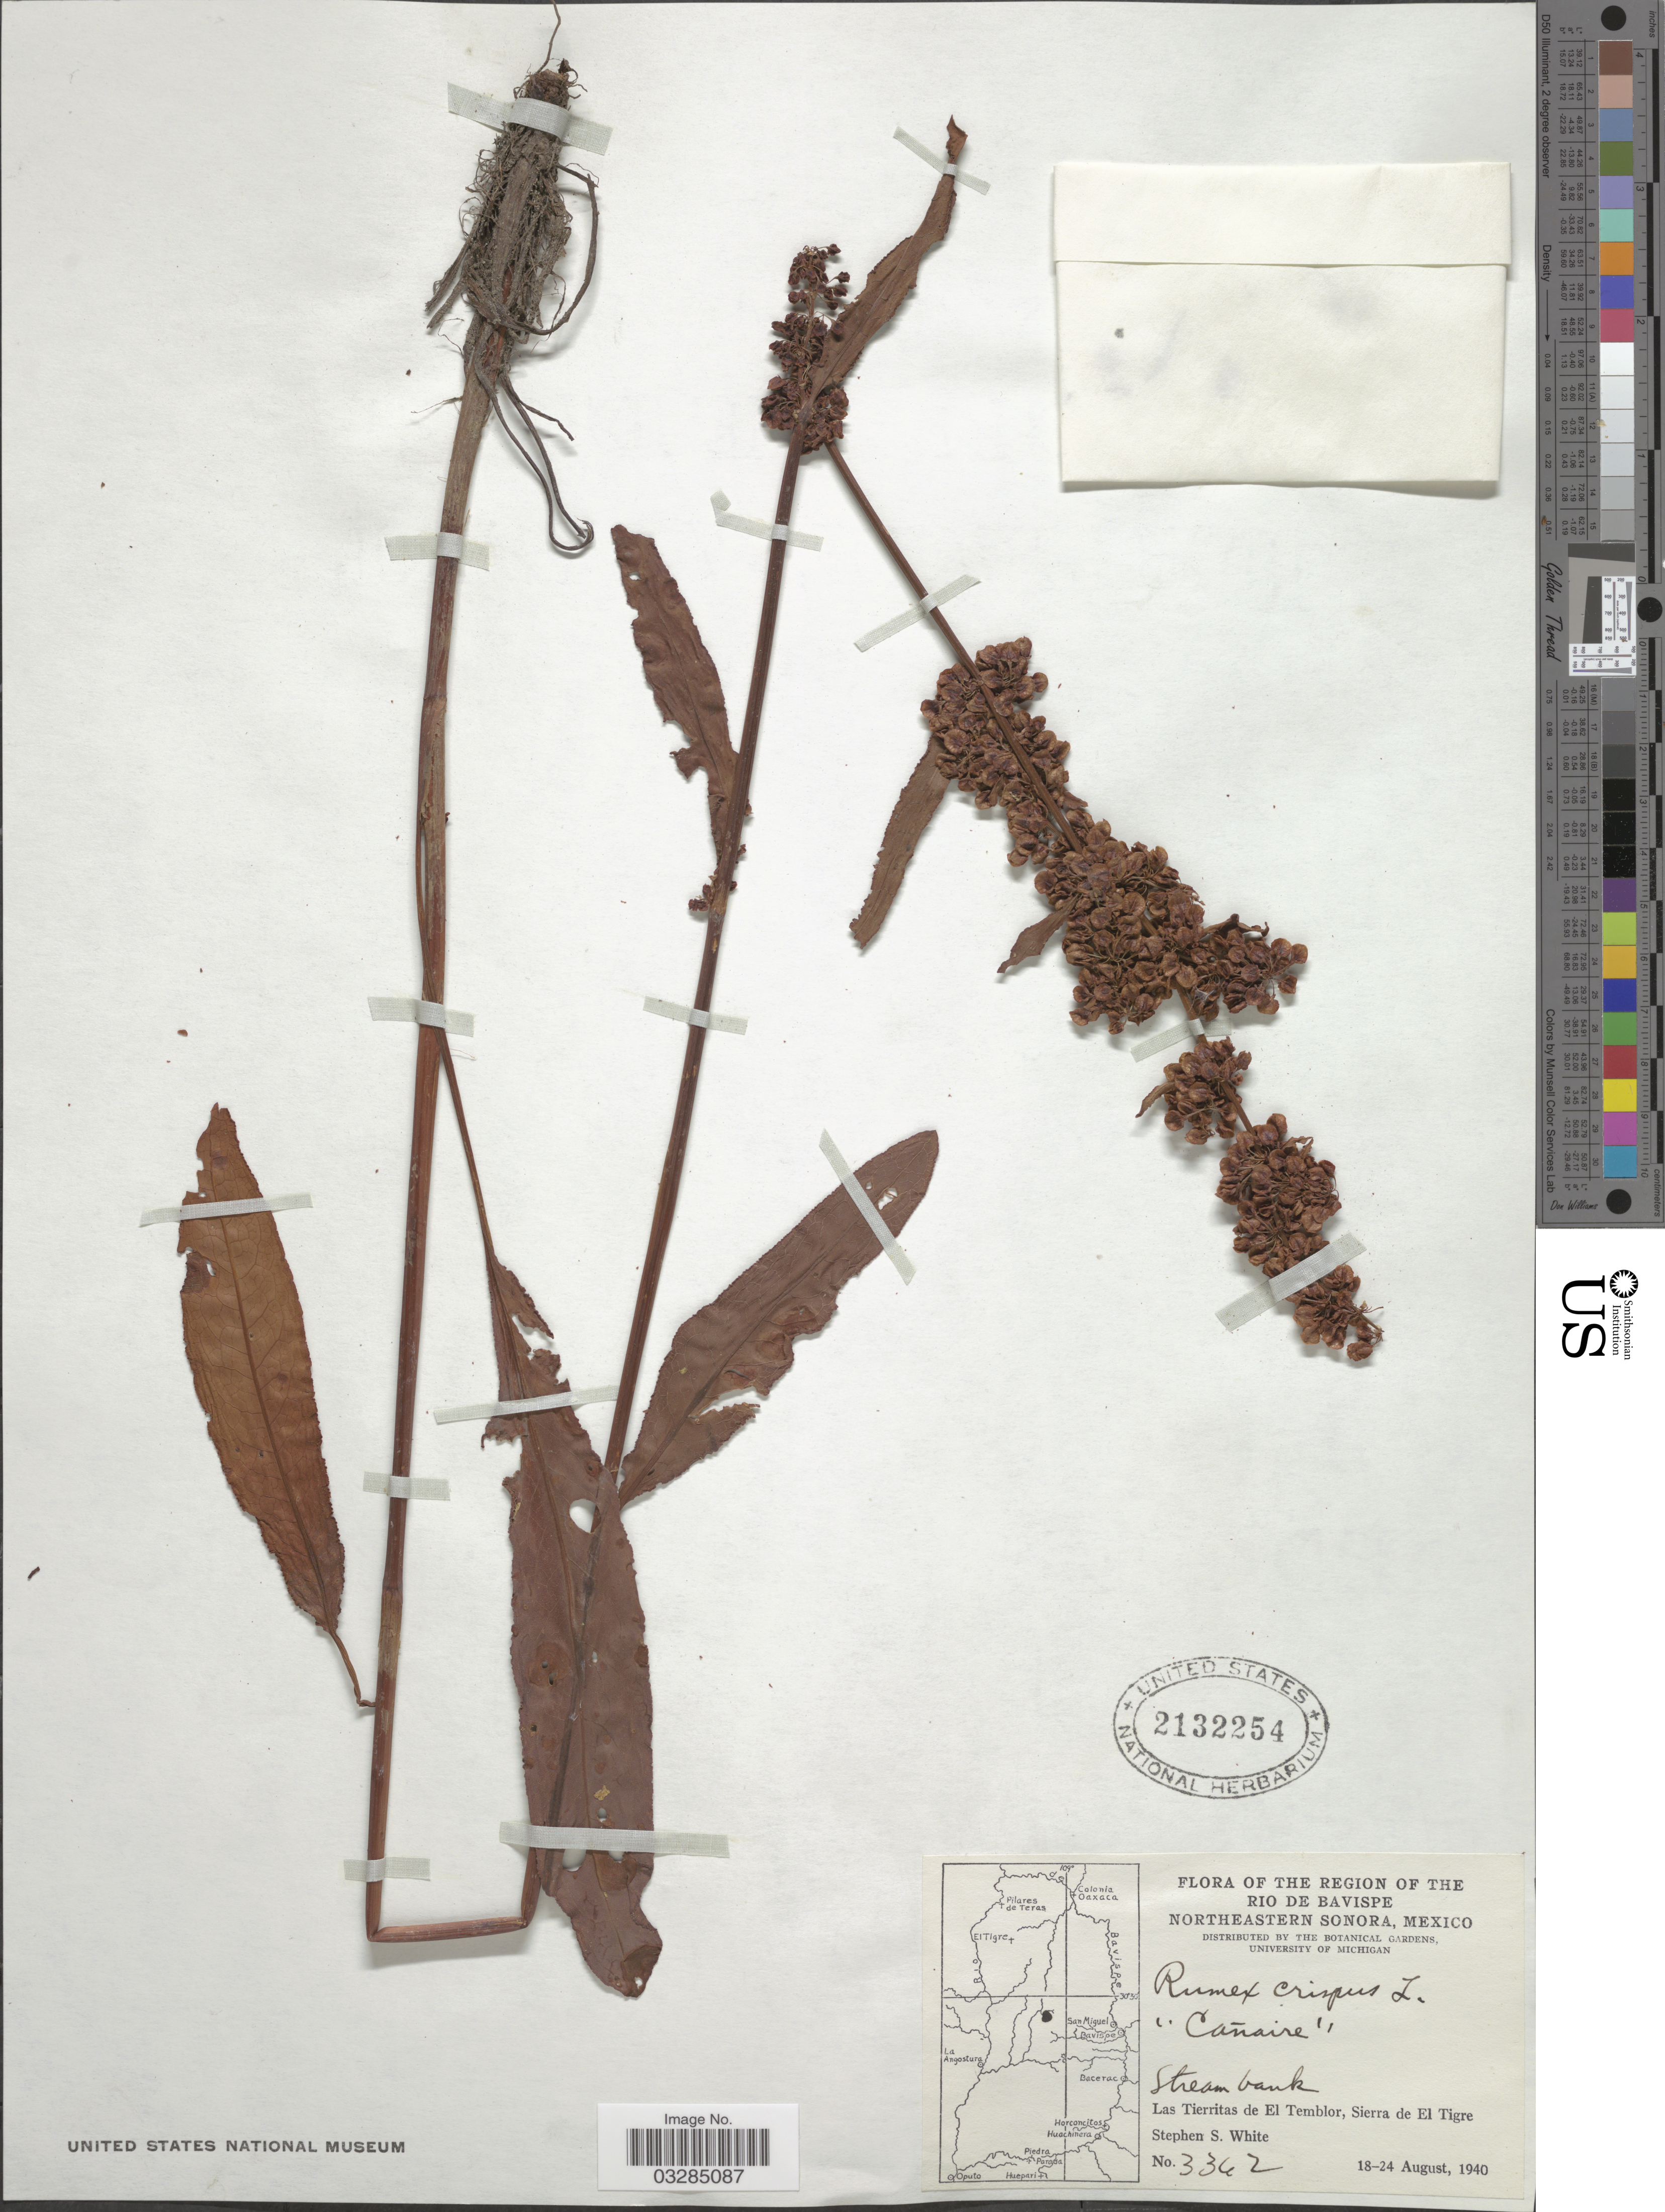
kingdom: Plantae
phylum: Tracheophyta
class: Magnoliopsida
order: Caryophyllales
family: Polygonaceae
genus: Rumex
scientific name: Rumex crispus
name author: L.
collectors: S. S. White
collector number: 3342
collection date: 1940-08-18/1940-08-24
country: Mexico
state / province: Sonora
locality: The region of the Rio de Bavispe. Northeastern Sonora. Las Tierritas de El Temblor, Sierra de El Tigre.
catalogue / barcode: US 2132254